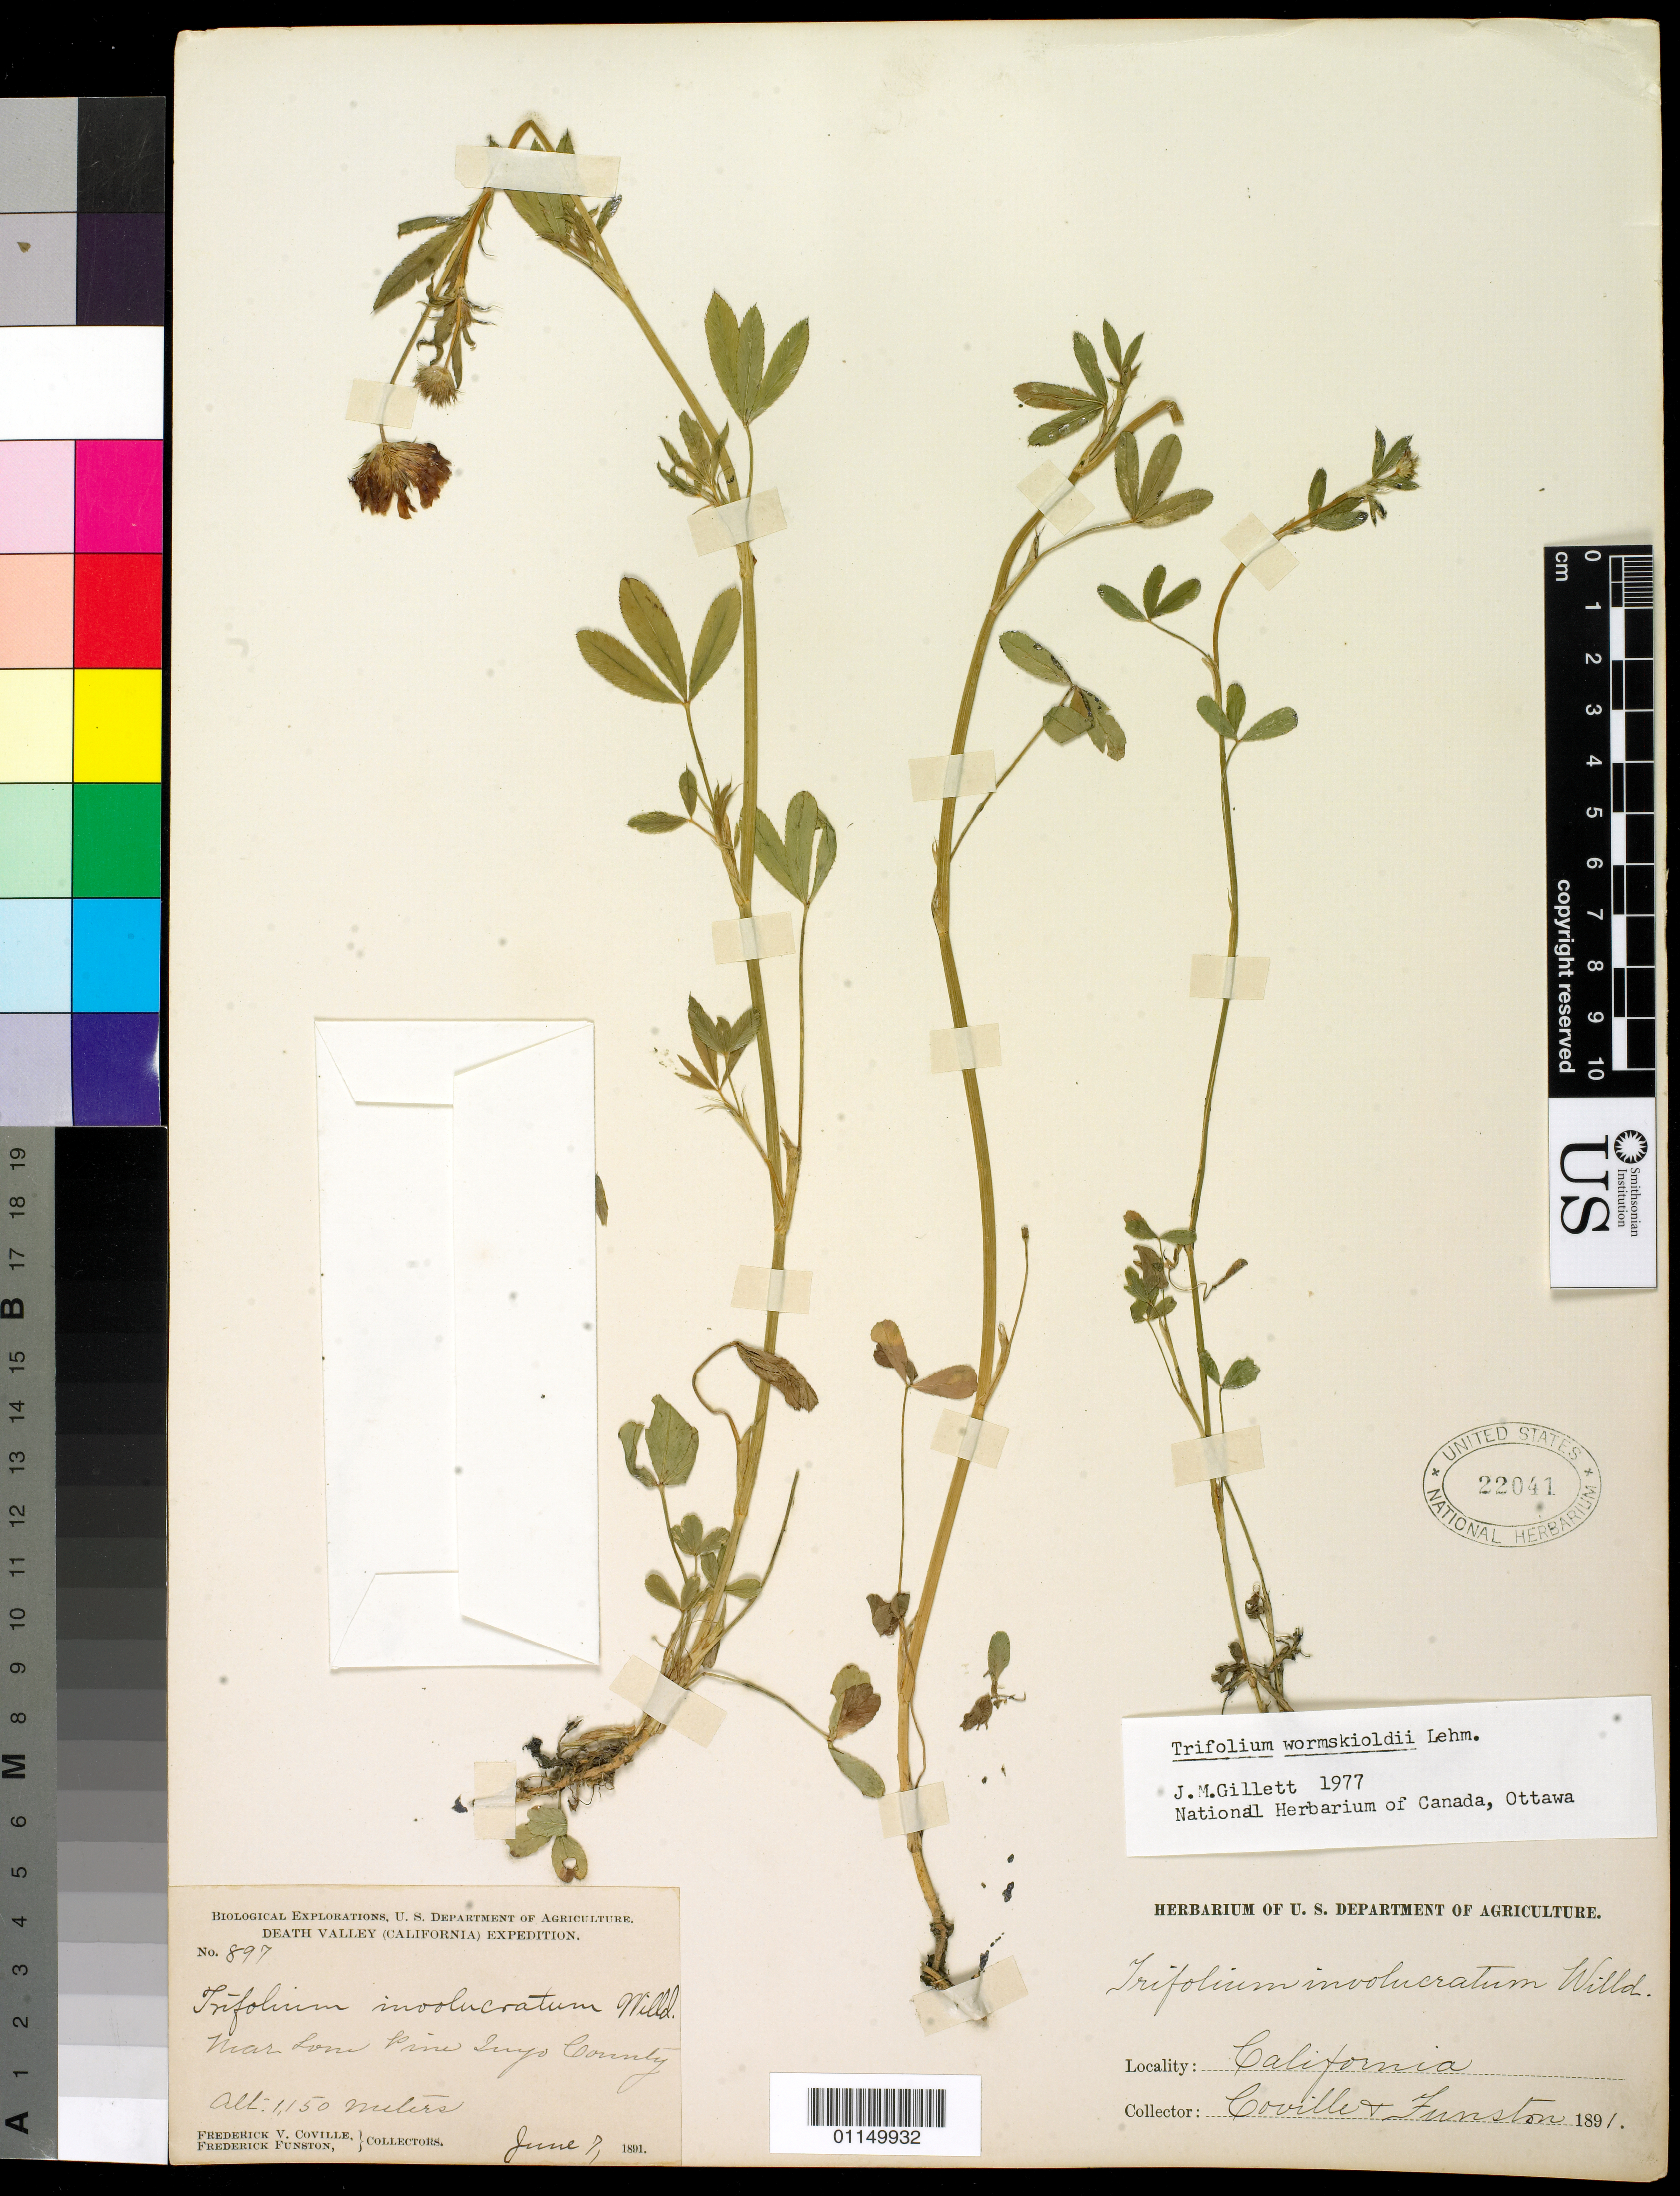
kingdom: Plantae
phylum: Tracheophyta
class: Magnoliopsida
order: Fabales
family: Fabaceae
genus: Trifolium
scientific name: Trifolium wormskioldii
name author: Lehm.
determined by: Gillett, J. M.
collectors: F. V. Coville & F. Funston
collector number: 897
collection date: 1891-06-07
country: United States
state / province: California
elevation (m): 351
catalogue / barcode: US 22041